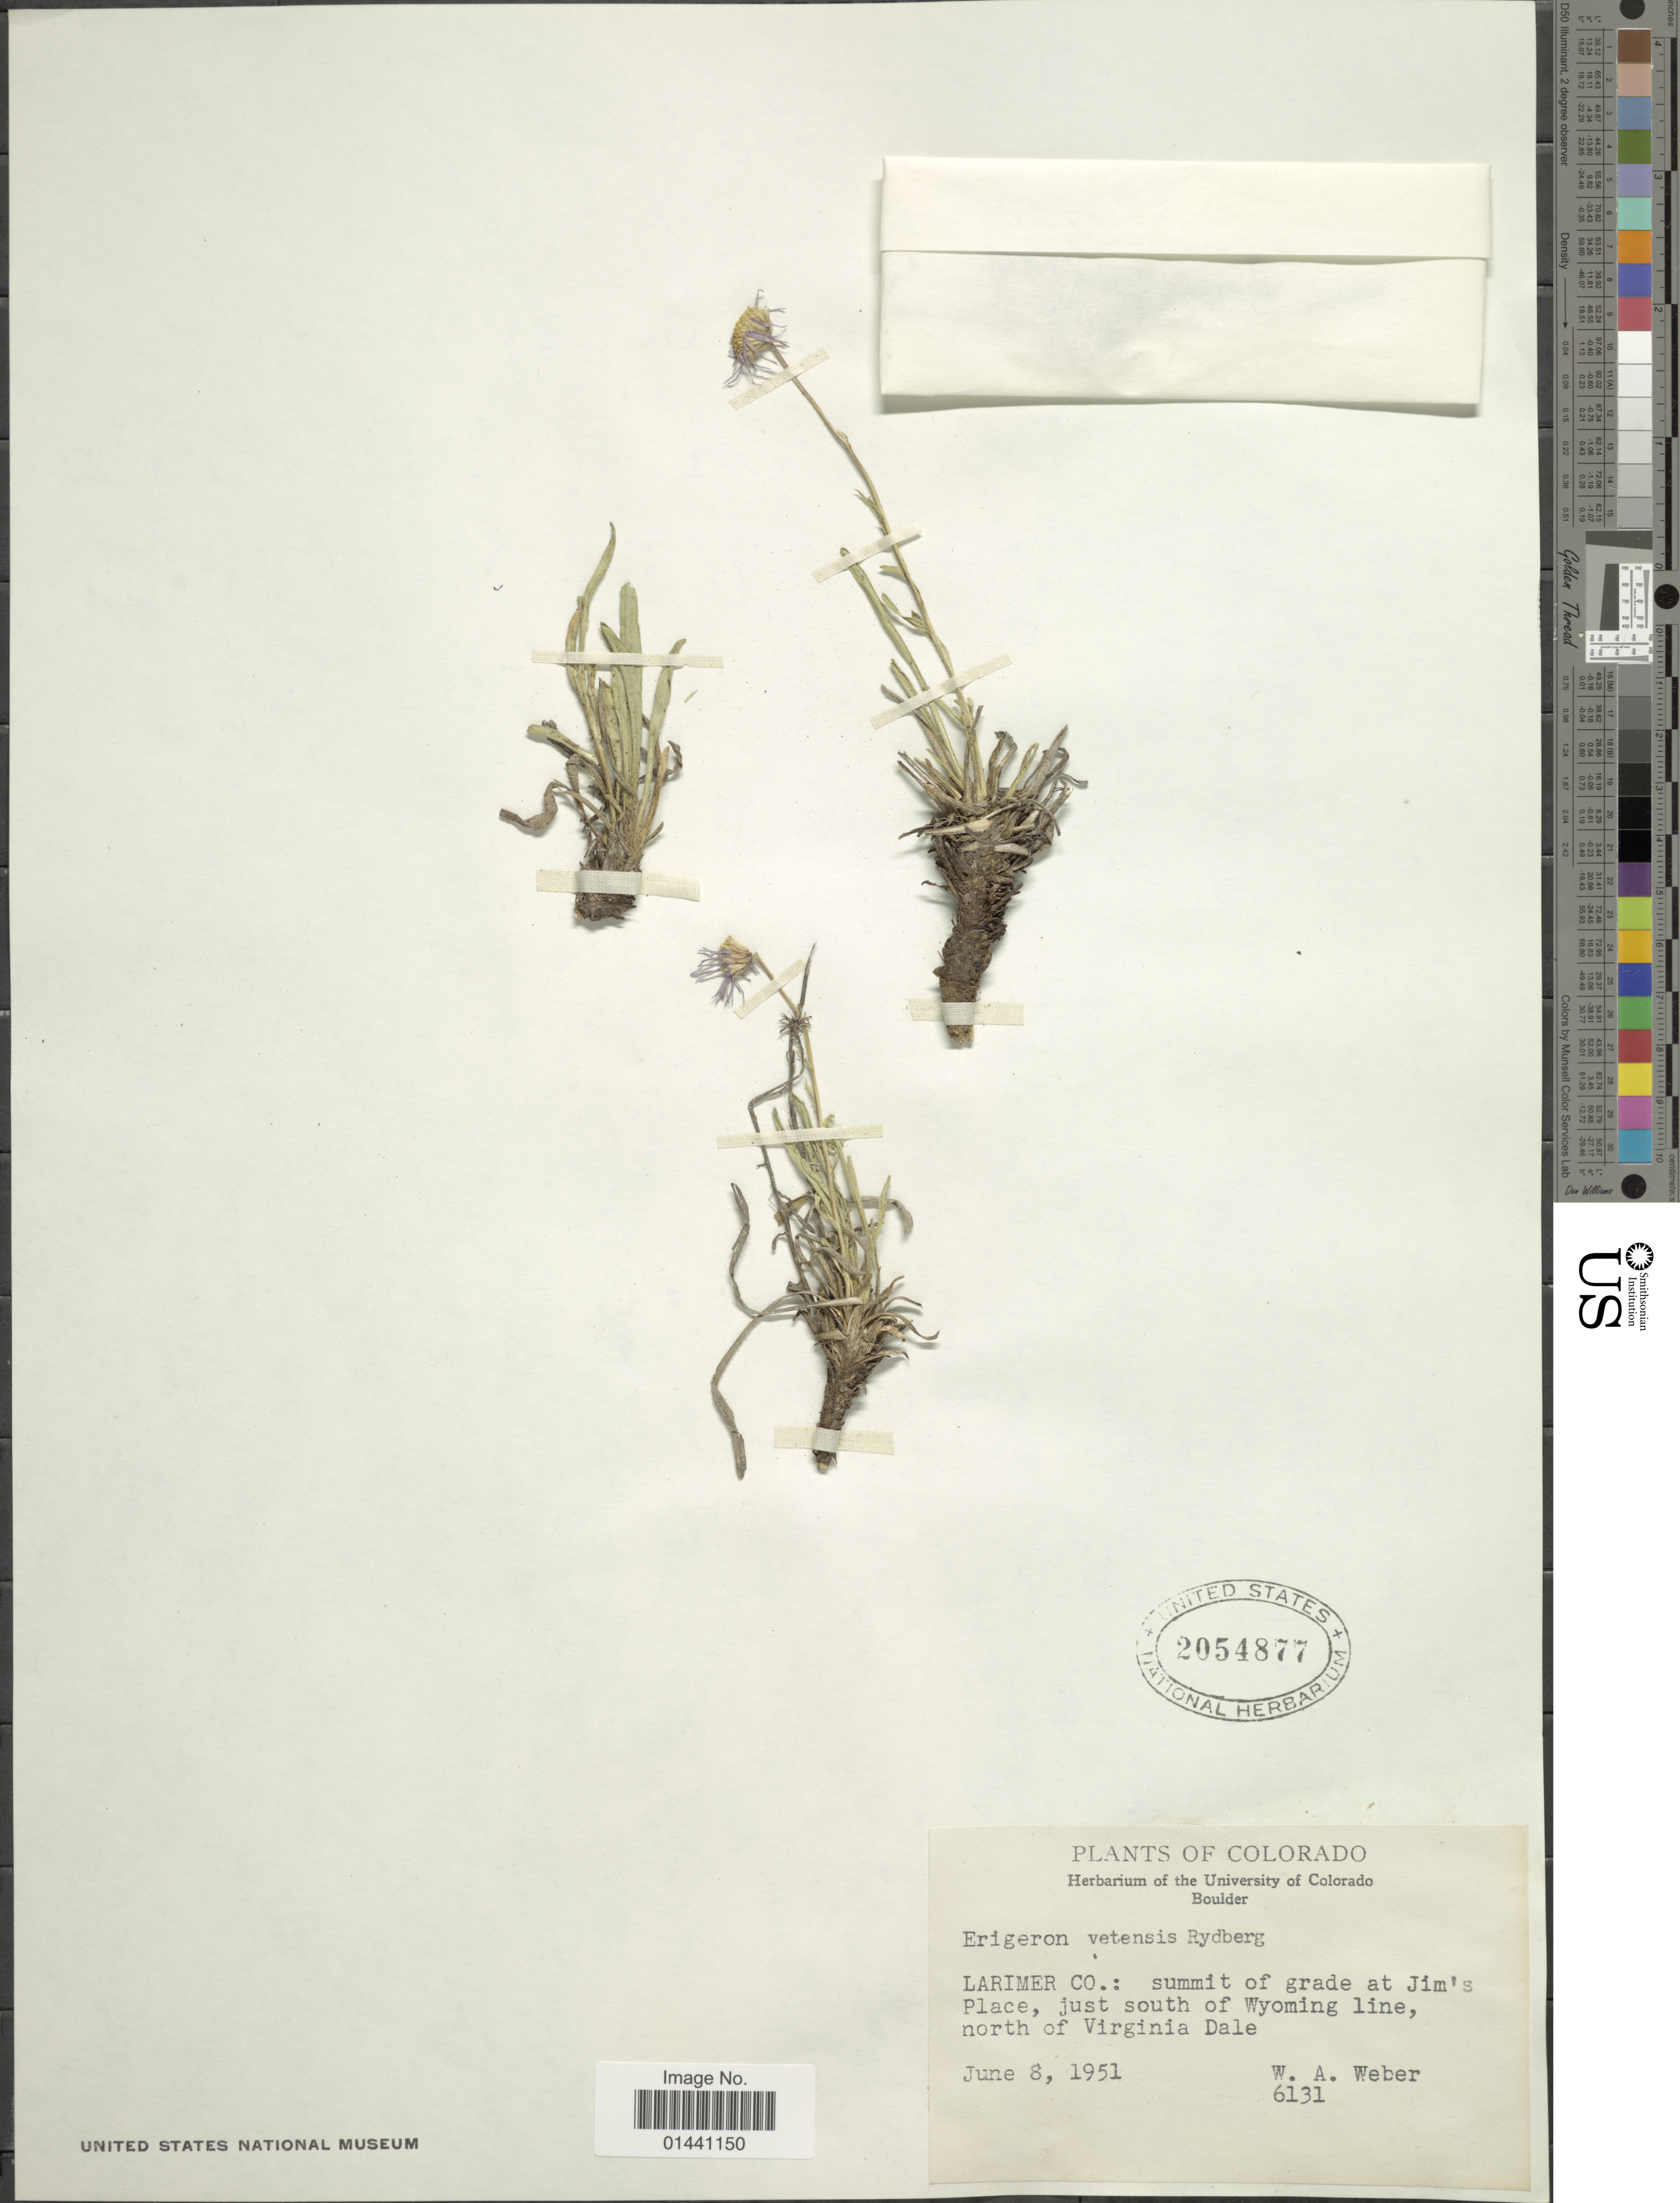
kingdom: Plantae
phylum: Tracheophyta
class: Magnoliopsida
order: Asterales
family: Asteraceae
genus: Erigeron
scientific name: Erigeron vetensis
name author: Rydb.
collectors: W. A. Weber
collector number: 6131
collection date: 1951-06-08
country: United States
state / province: Colorado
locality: Larimer Co.: summit of grade at Jim's Place, just south of Wyoming line, north of Virginia Dale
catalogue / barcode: US 2054877